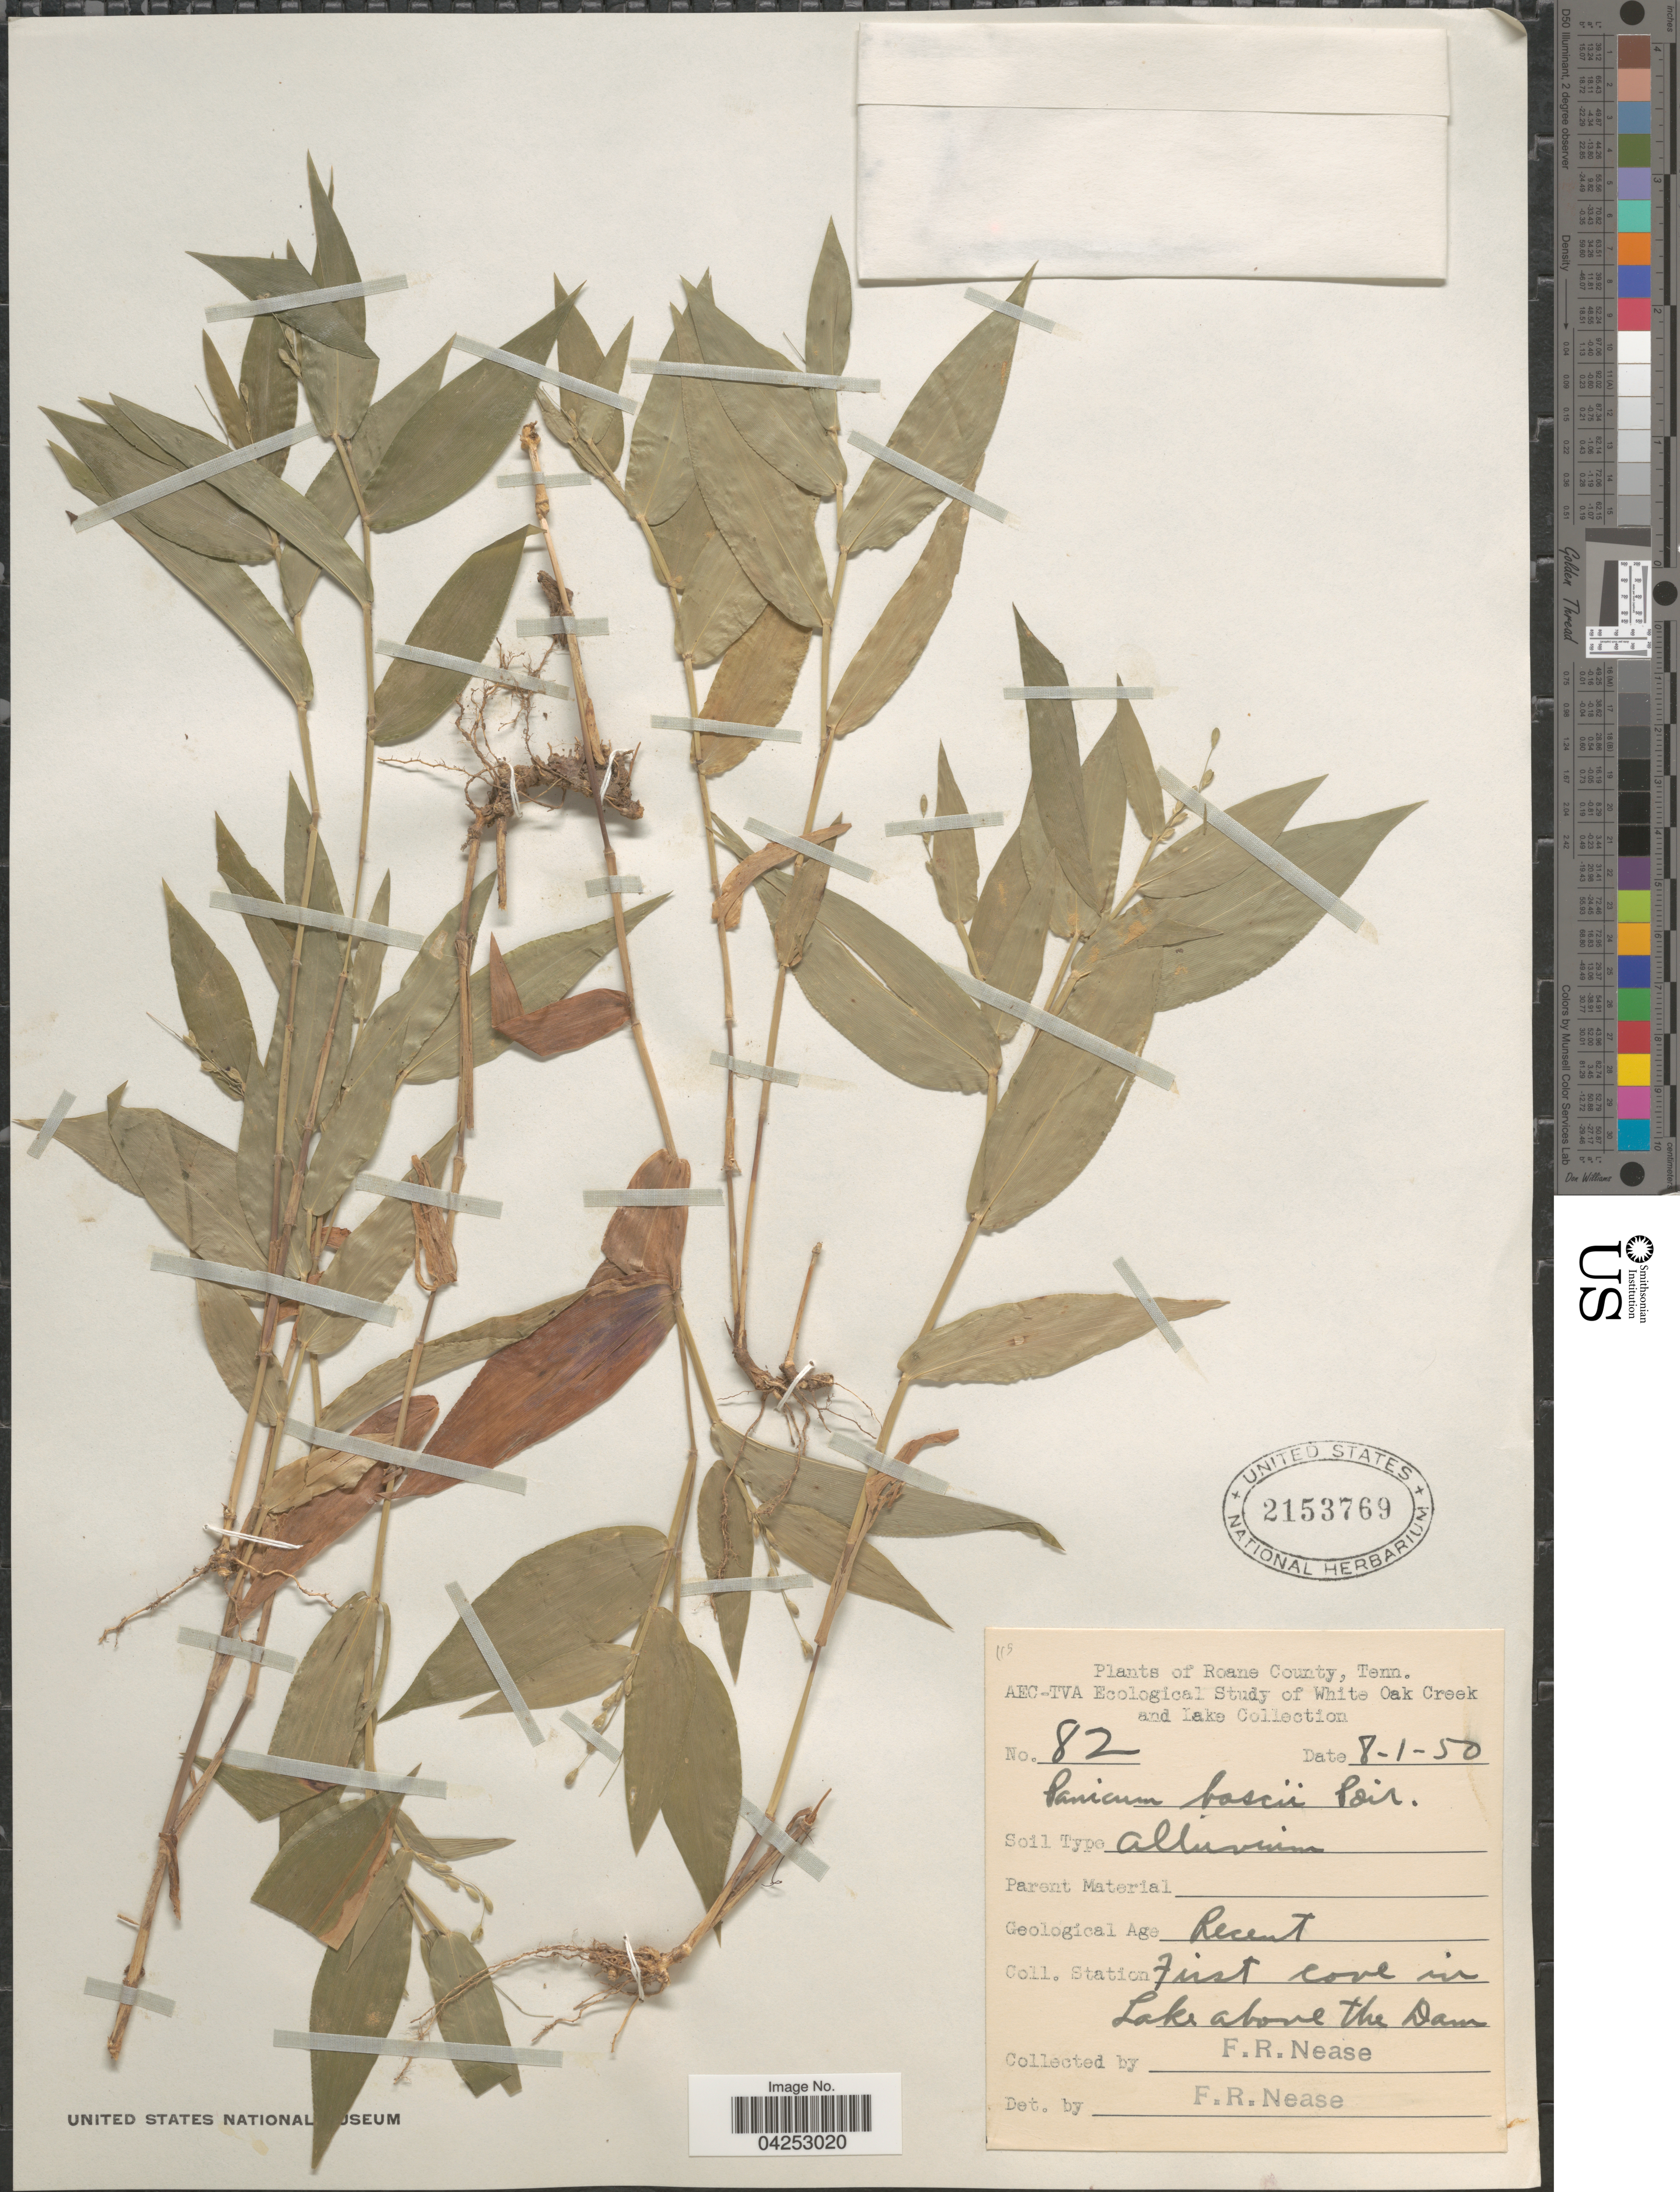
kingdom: Plantae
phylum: Tracheophyta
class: Liliopsida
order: Poales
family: Poaceae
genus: Dichanthelium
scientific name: Dichanthelium boscii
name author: (Poir.) Gould & C.A. Clark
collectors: F. Nease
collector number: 82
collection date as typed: Transcribed d/m/y: 1/8/50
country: United States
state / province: Tennessee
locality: Roane County. AEC-TVA Biological Study of White Oak creek and Lake Collection. Station First Cove in Lake above the Dam.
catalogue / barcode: US 2153769